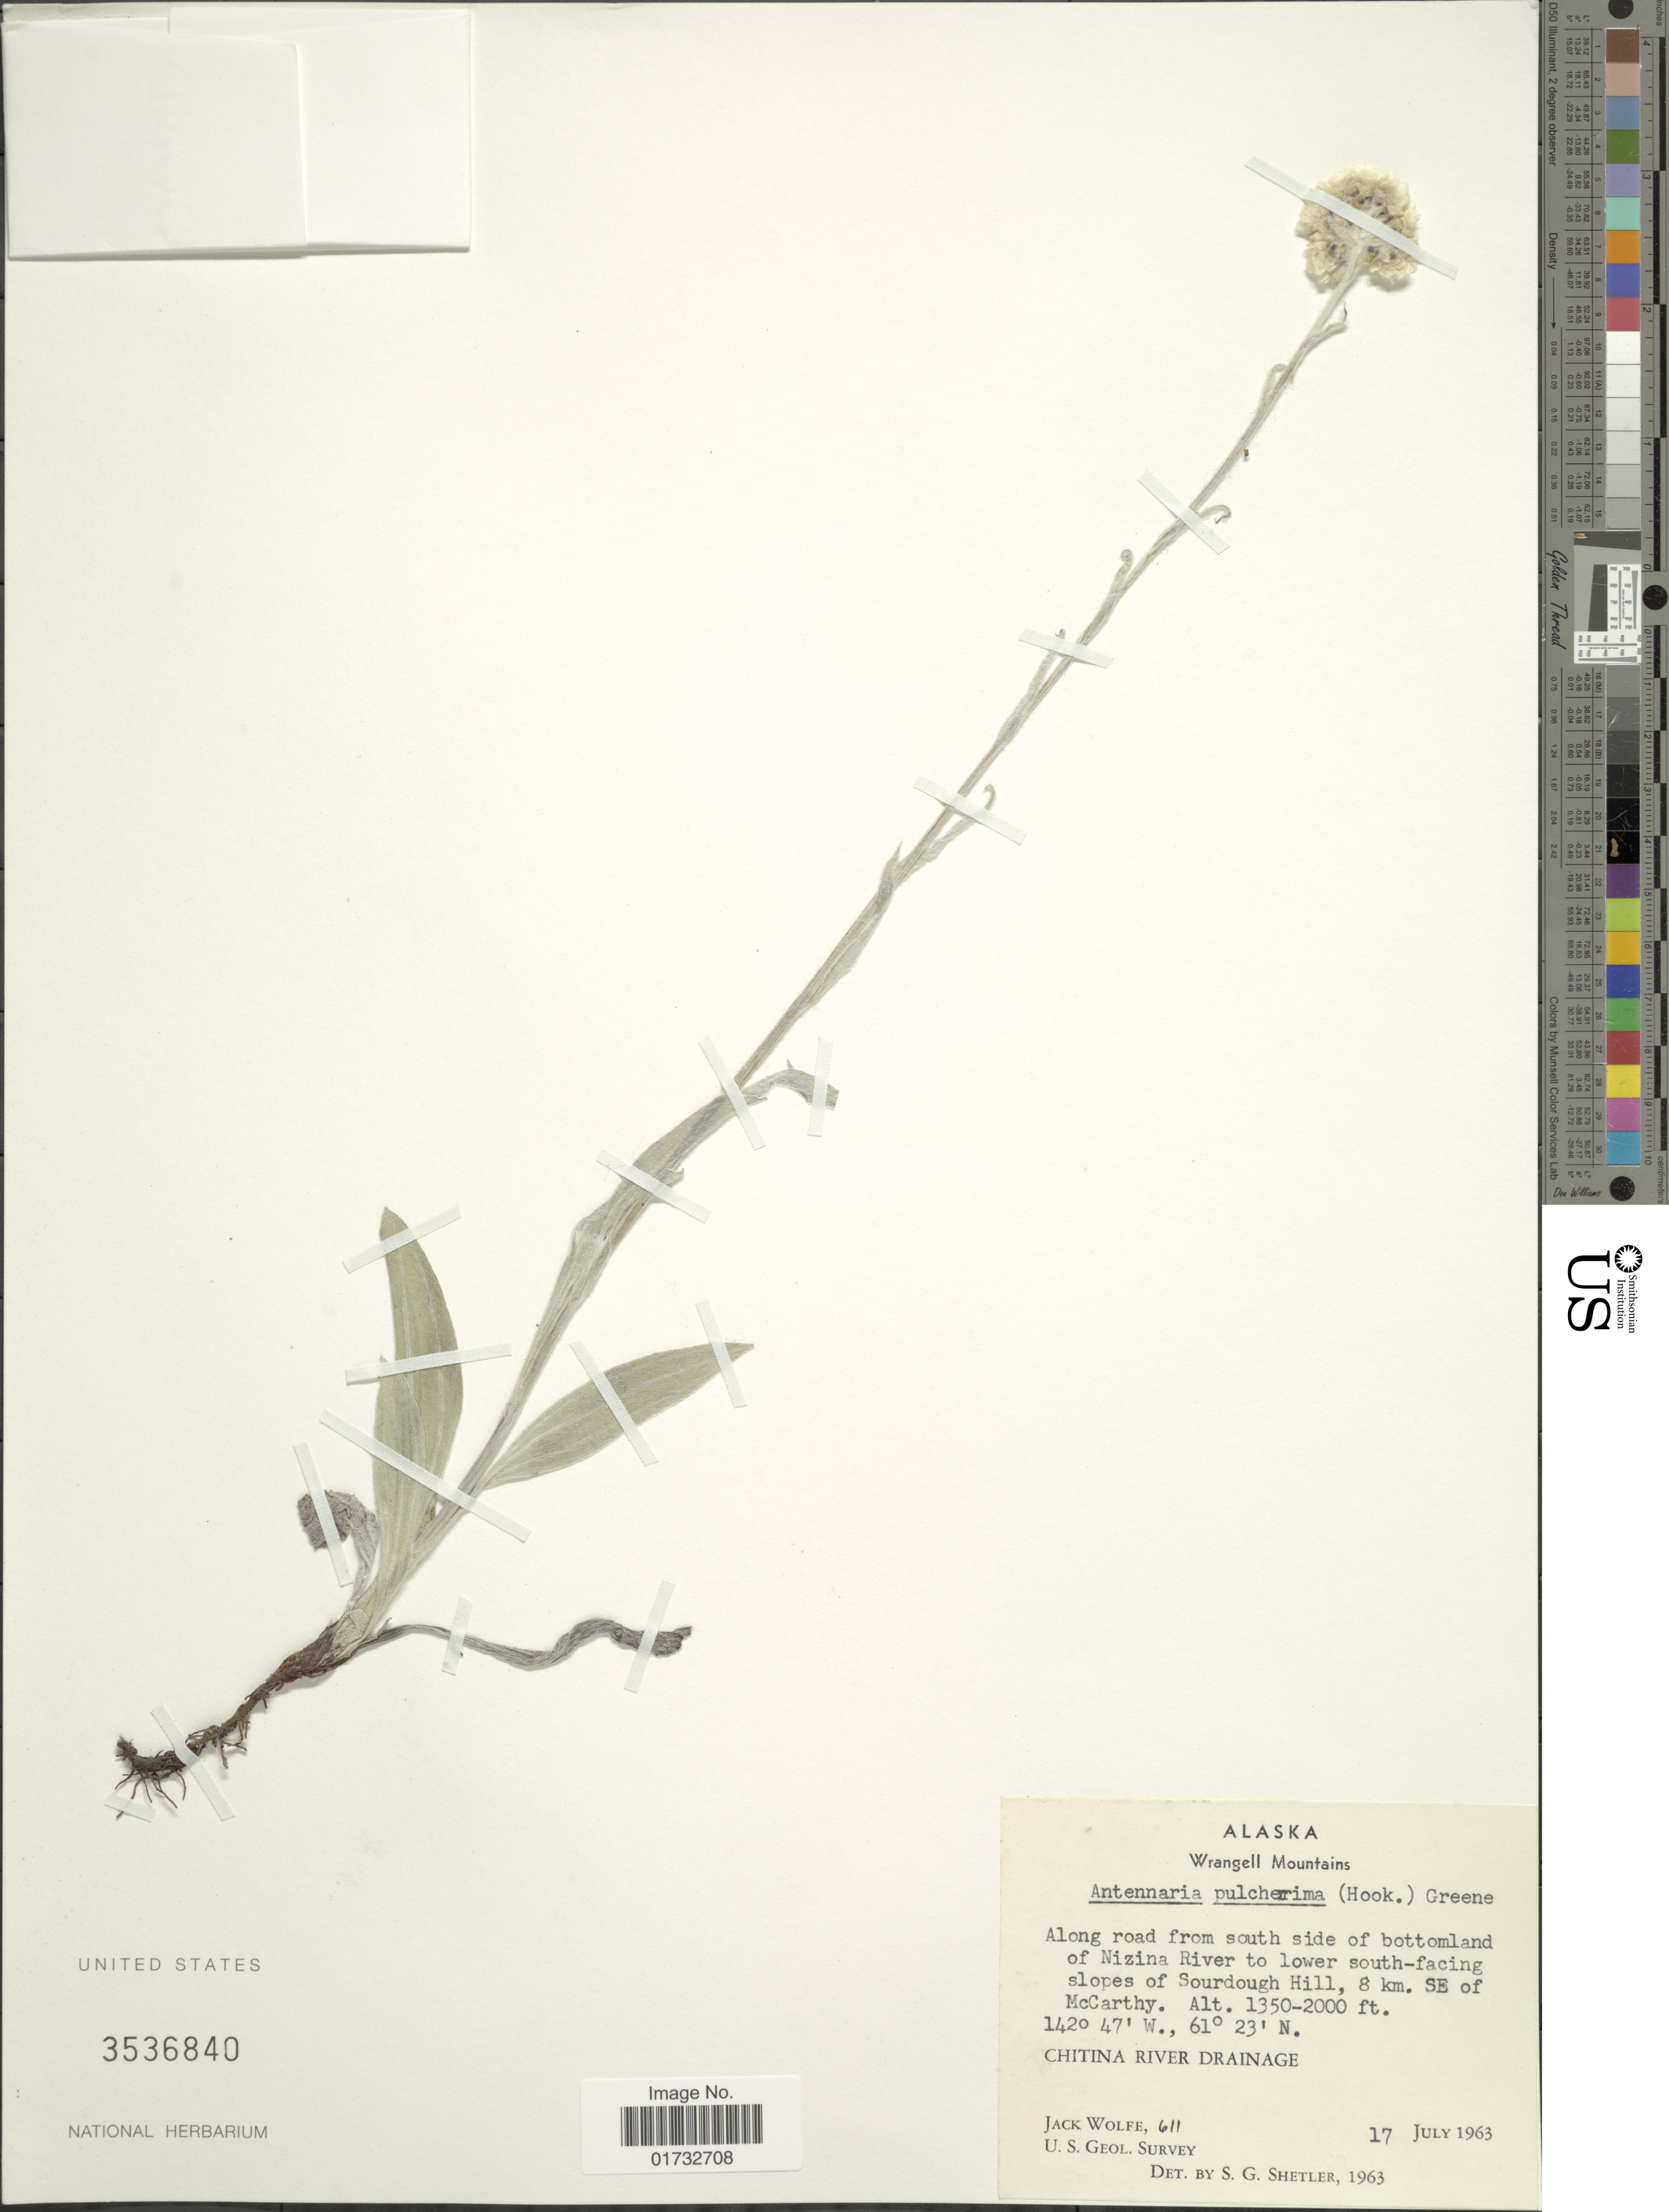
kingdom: Plantae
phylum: Tracheophyta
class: Magnoliopsida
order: Asterales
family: Asteraceae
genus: Antennaria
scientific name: Antennaria pulcherrima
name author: (Hook.) Greene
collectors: J. Wolfe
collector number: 611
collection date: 1963-07-17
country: United States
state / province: Alaska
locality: Wrangell Mountains. Along road from south side of bottomland of Nizina River to lower south-facing slopes of Sourdough Hill, 8 km. SE of Chitina River Drainage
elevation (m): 411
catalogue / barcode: US 3536840